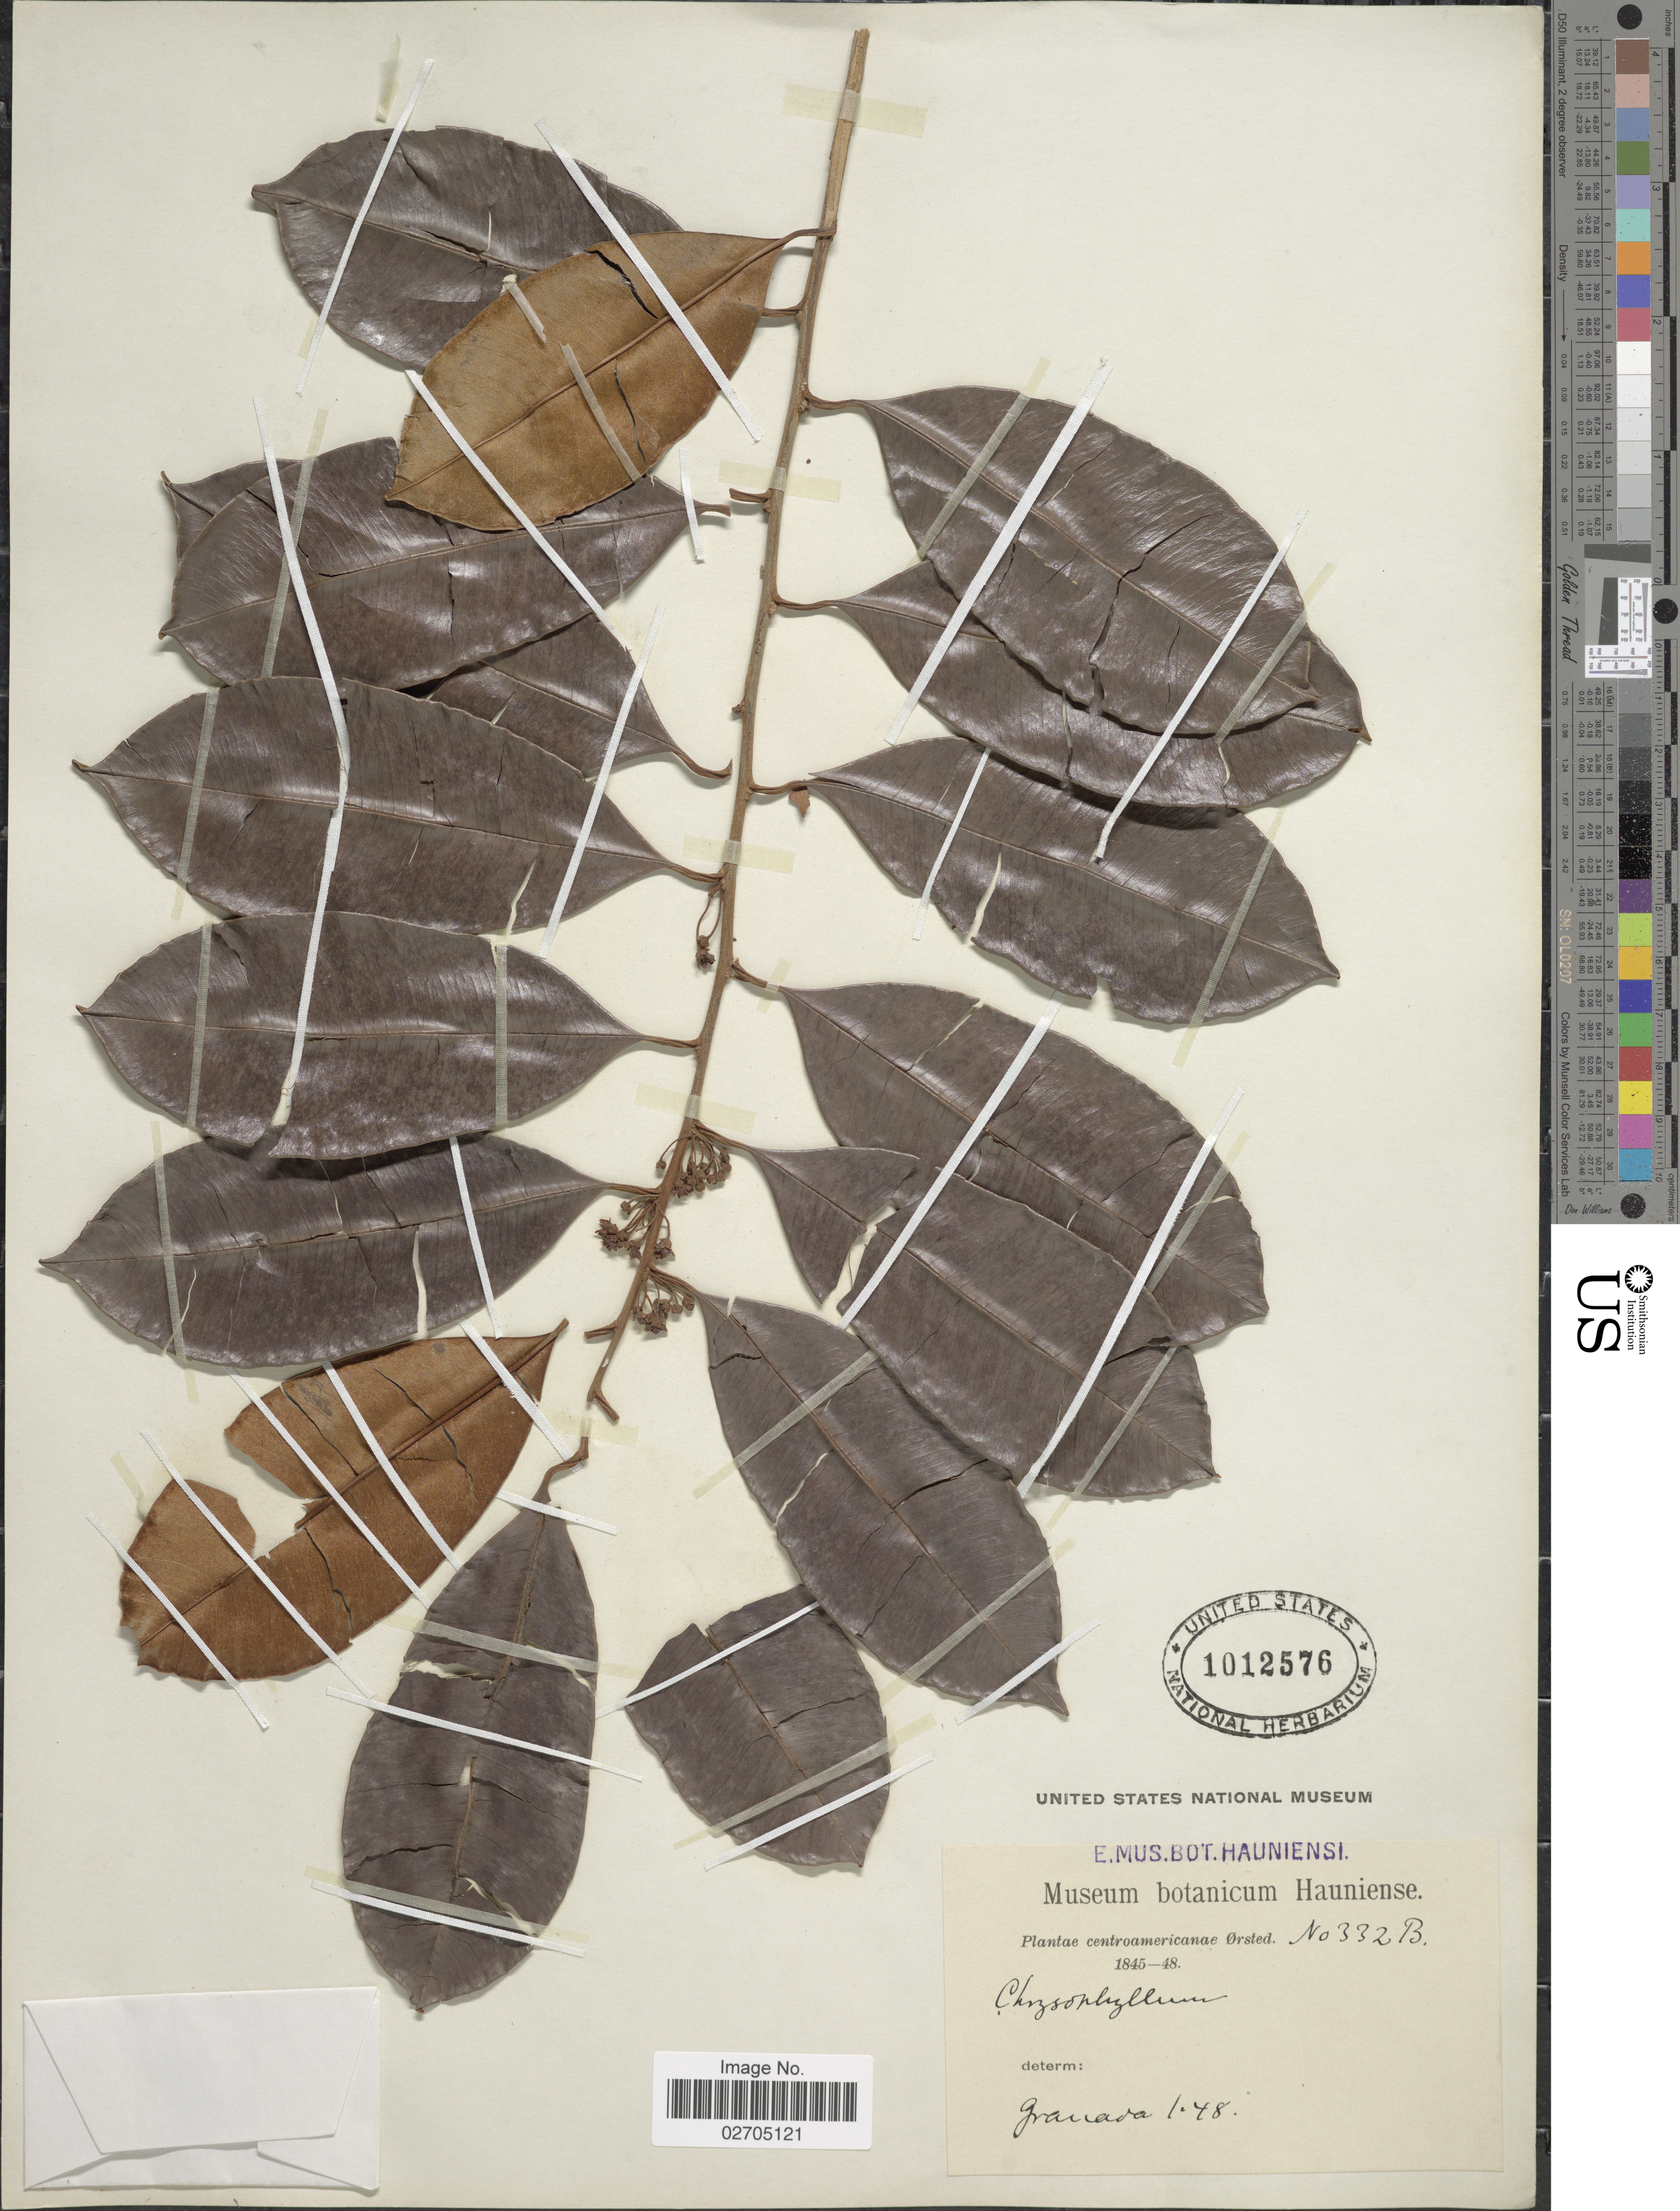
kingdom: Plantae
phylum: Tracheophyta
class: Magnoliopsida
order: Ericales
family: Sapotaceae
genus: Chrysophyllum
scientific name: Chrysophyllum sp.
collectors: Ørsted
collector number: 332B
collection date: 1848-01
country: Nicaragua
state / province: Granada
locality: Granada, centroamericanae.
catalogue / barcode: US 1012576